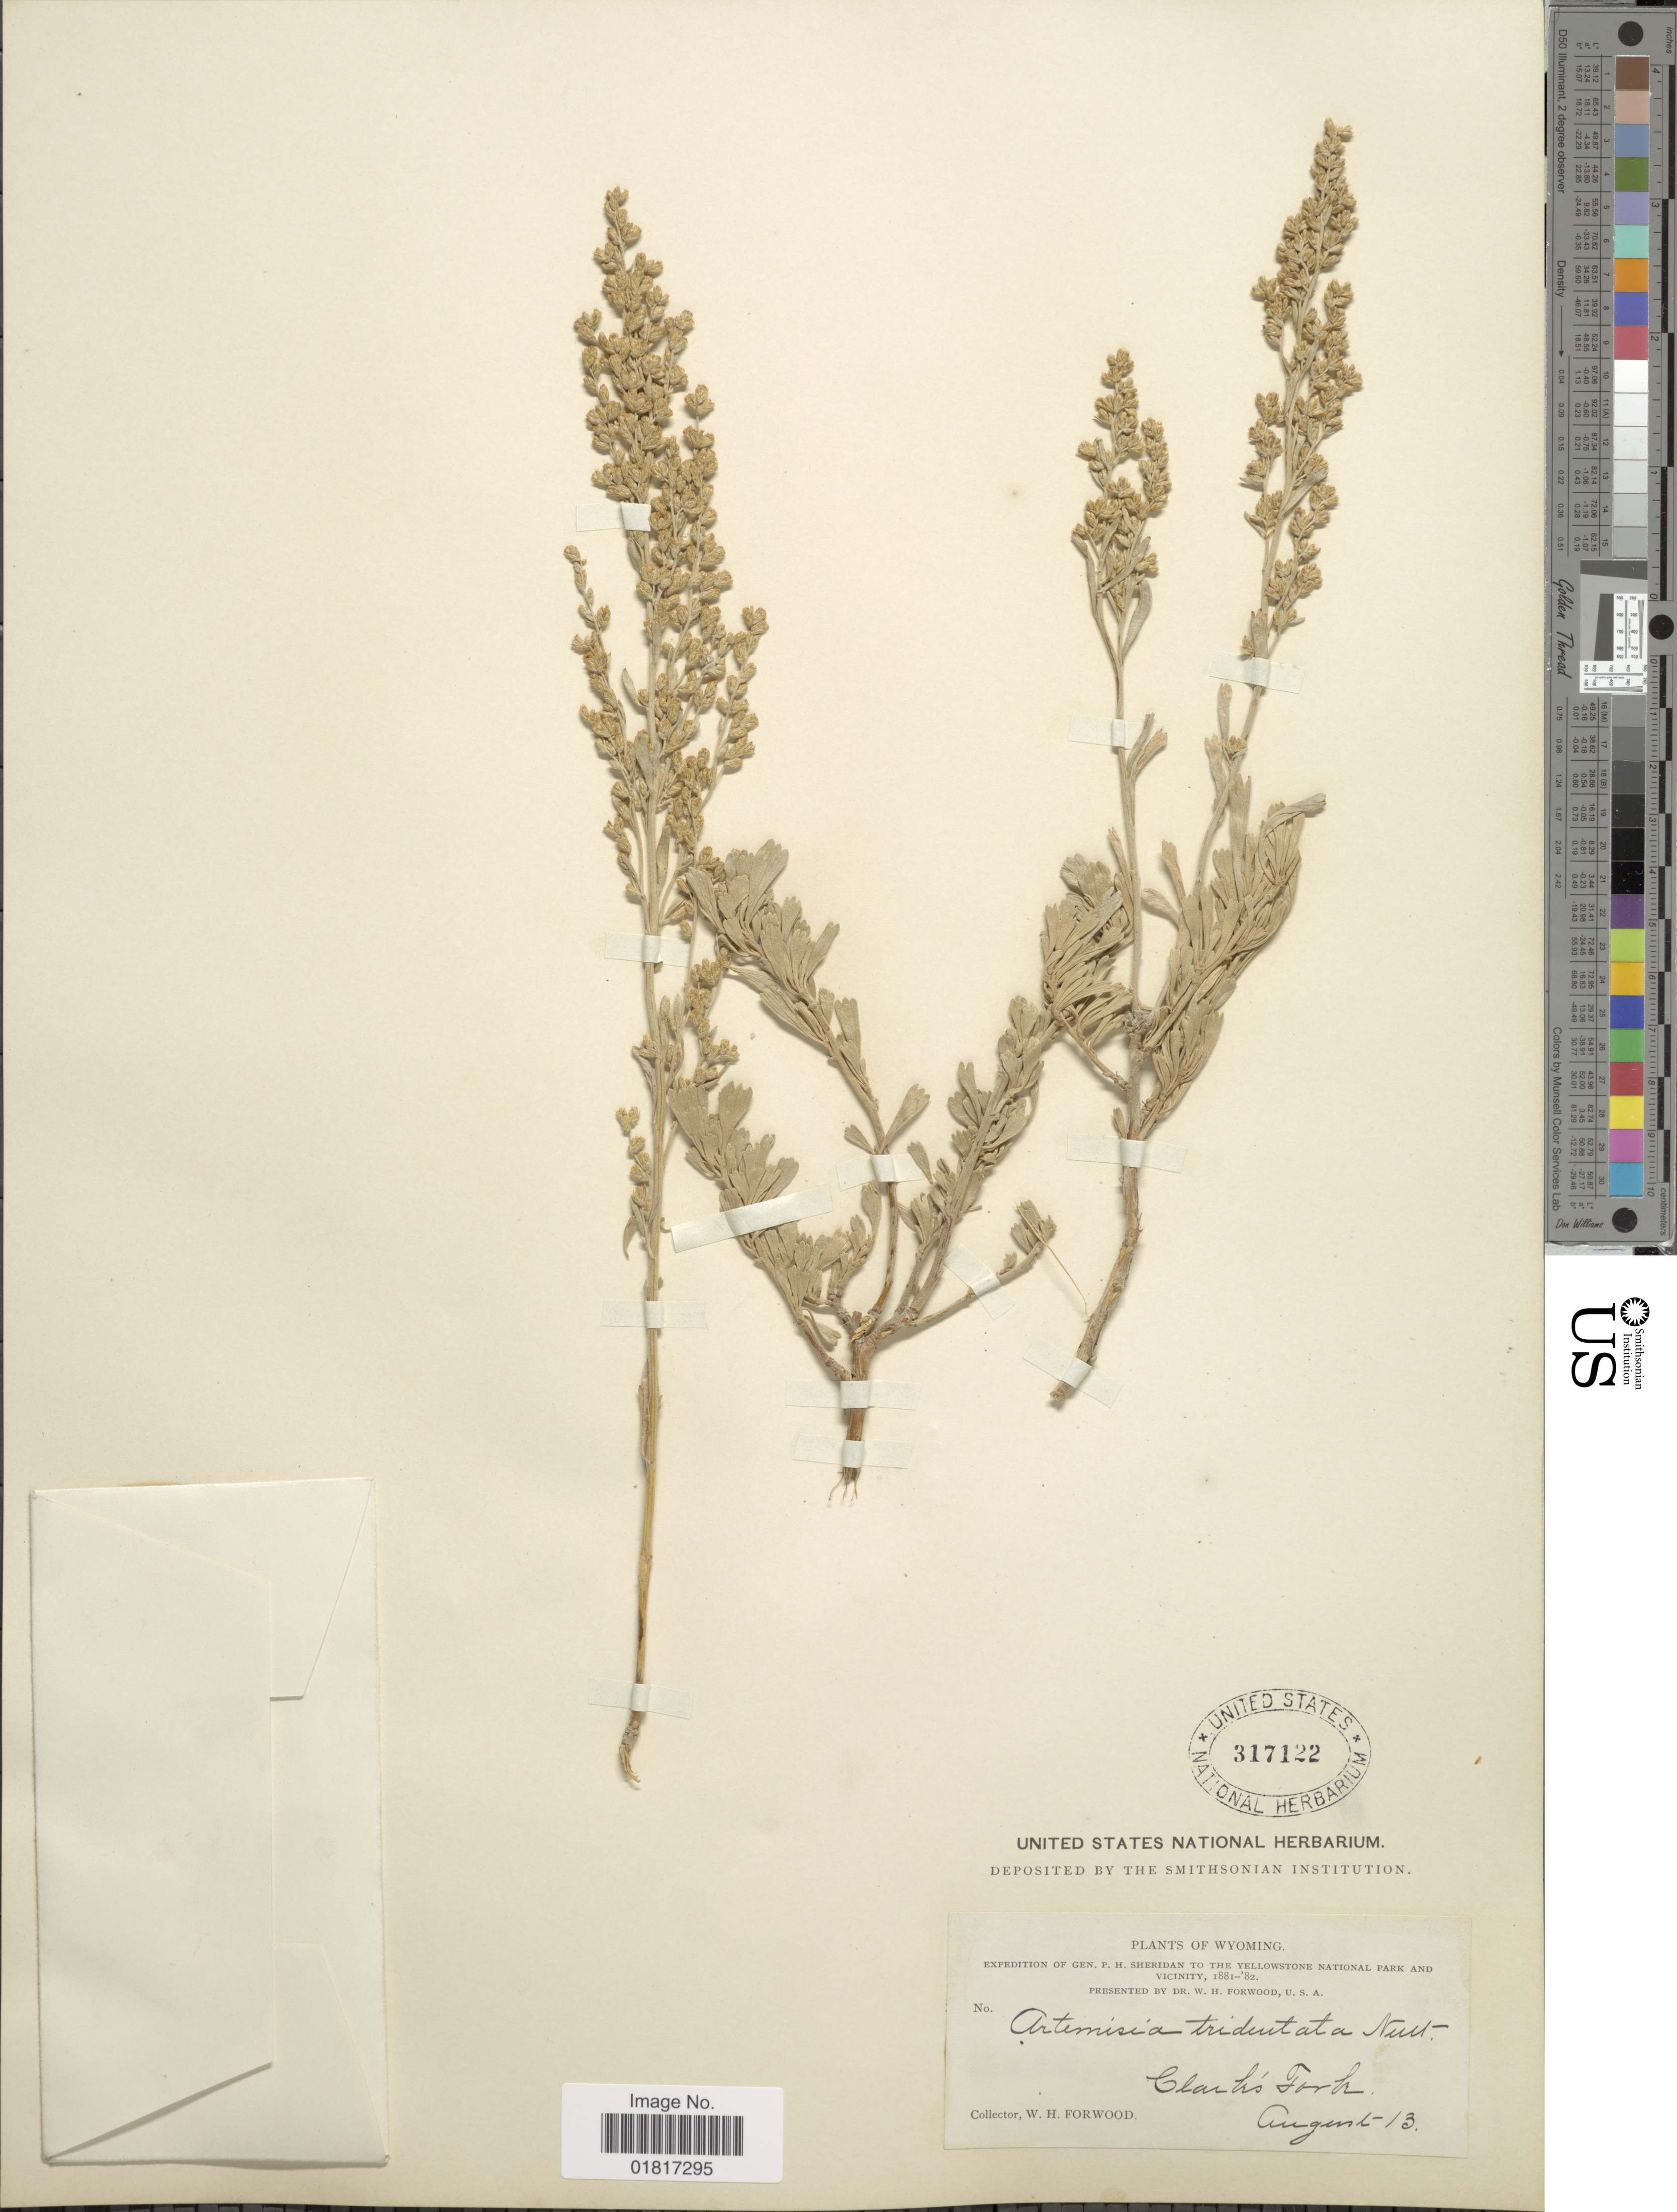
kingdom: Plantae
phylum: Tracheophyta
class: Magnoliopsida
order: Asterales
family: Asteraceae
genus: Artemisia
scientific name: Artemisia tridentata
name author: Nutt.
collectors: W. Forwood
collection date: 1881-08-13/1882-08-13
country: United States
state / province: Wyoming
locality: The Yellowstone National Park and vicinity, Clark's Fork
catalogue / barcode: US 317122